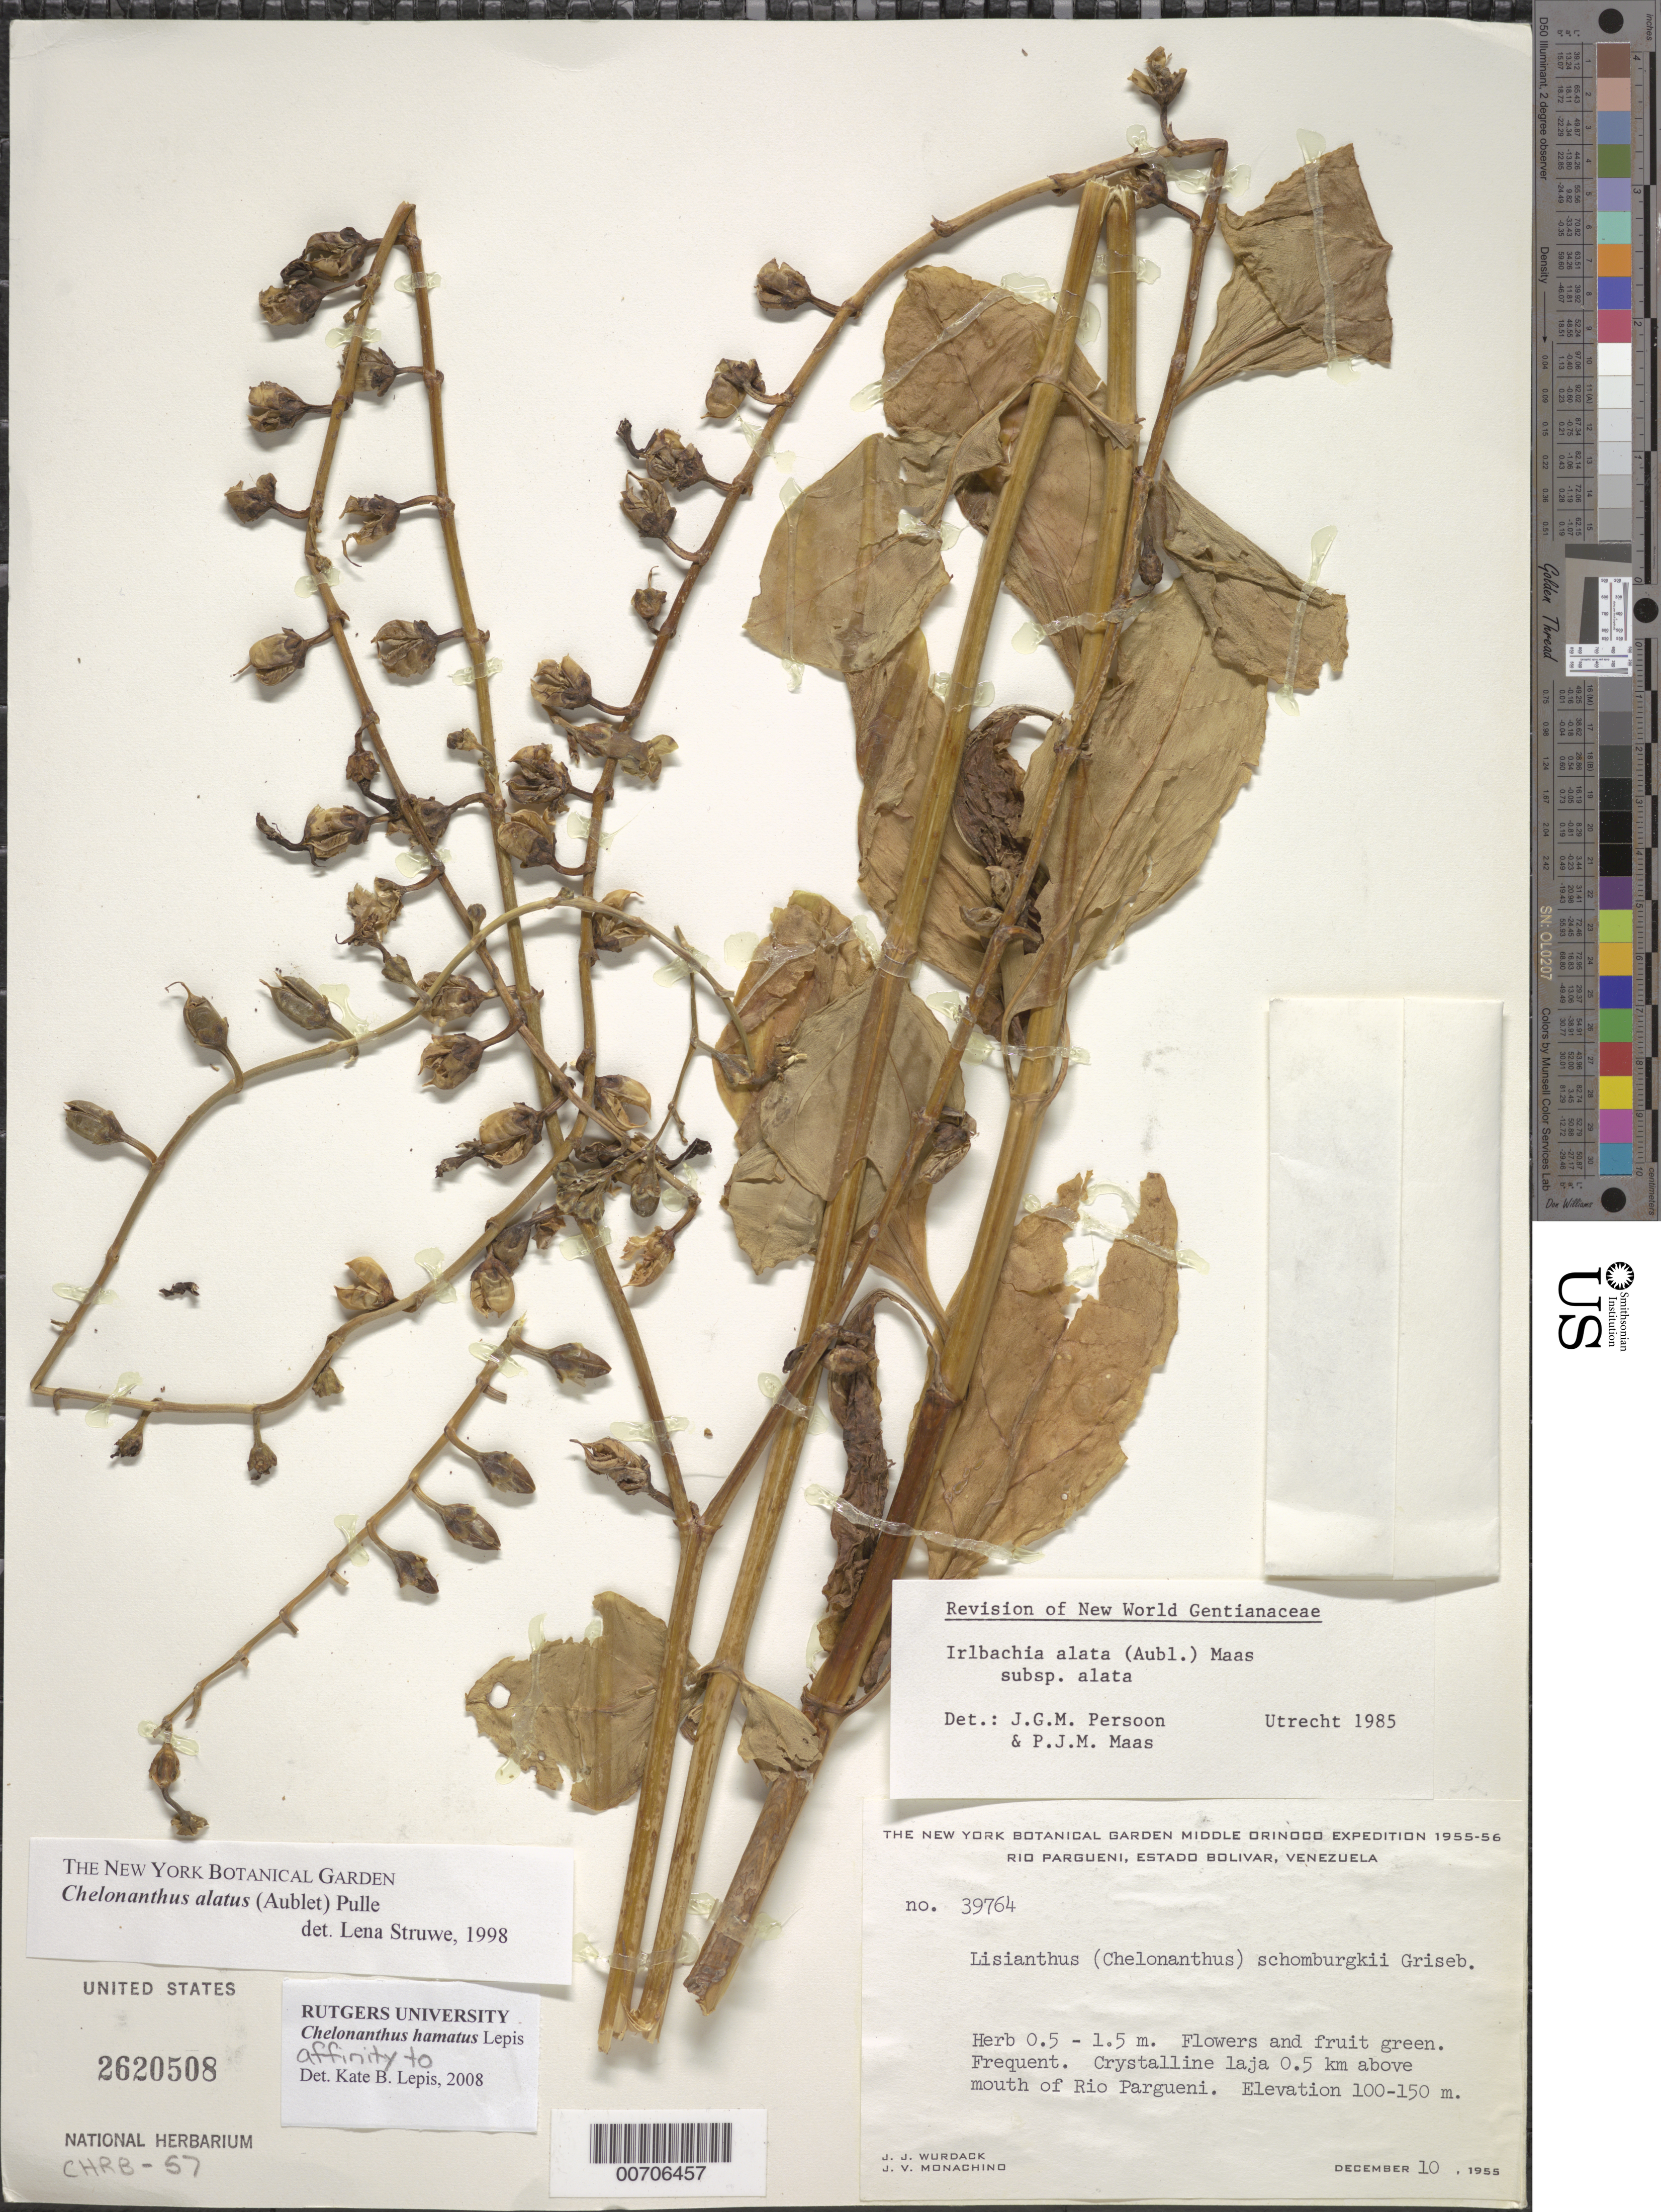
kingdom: Plantae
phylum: Tracheophyta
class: Magnoliopsida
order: Gentianales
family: Gentianaceae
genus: Chelonanthus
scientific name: Chelonanthus hamatus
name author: Lepis in Struwe & et al.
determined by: Lepis, Kate B.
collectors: J. J. Wurdack & J. V. Monachino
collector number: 39764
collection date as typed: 10-Dec-55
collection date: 1955-12-10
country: Venezuela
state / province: Bolívar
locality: Río Pargueni, 0.5 km above mouth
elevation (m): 100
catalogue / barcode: US 2620508